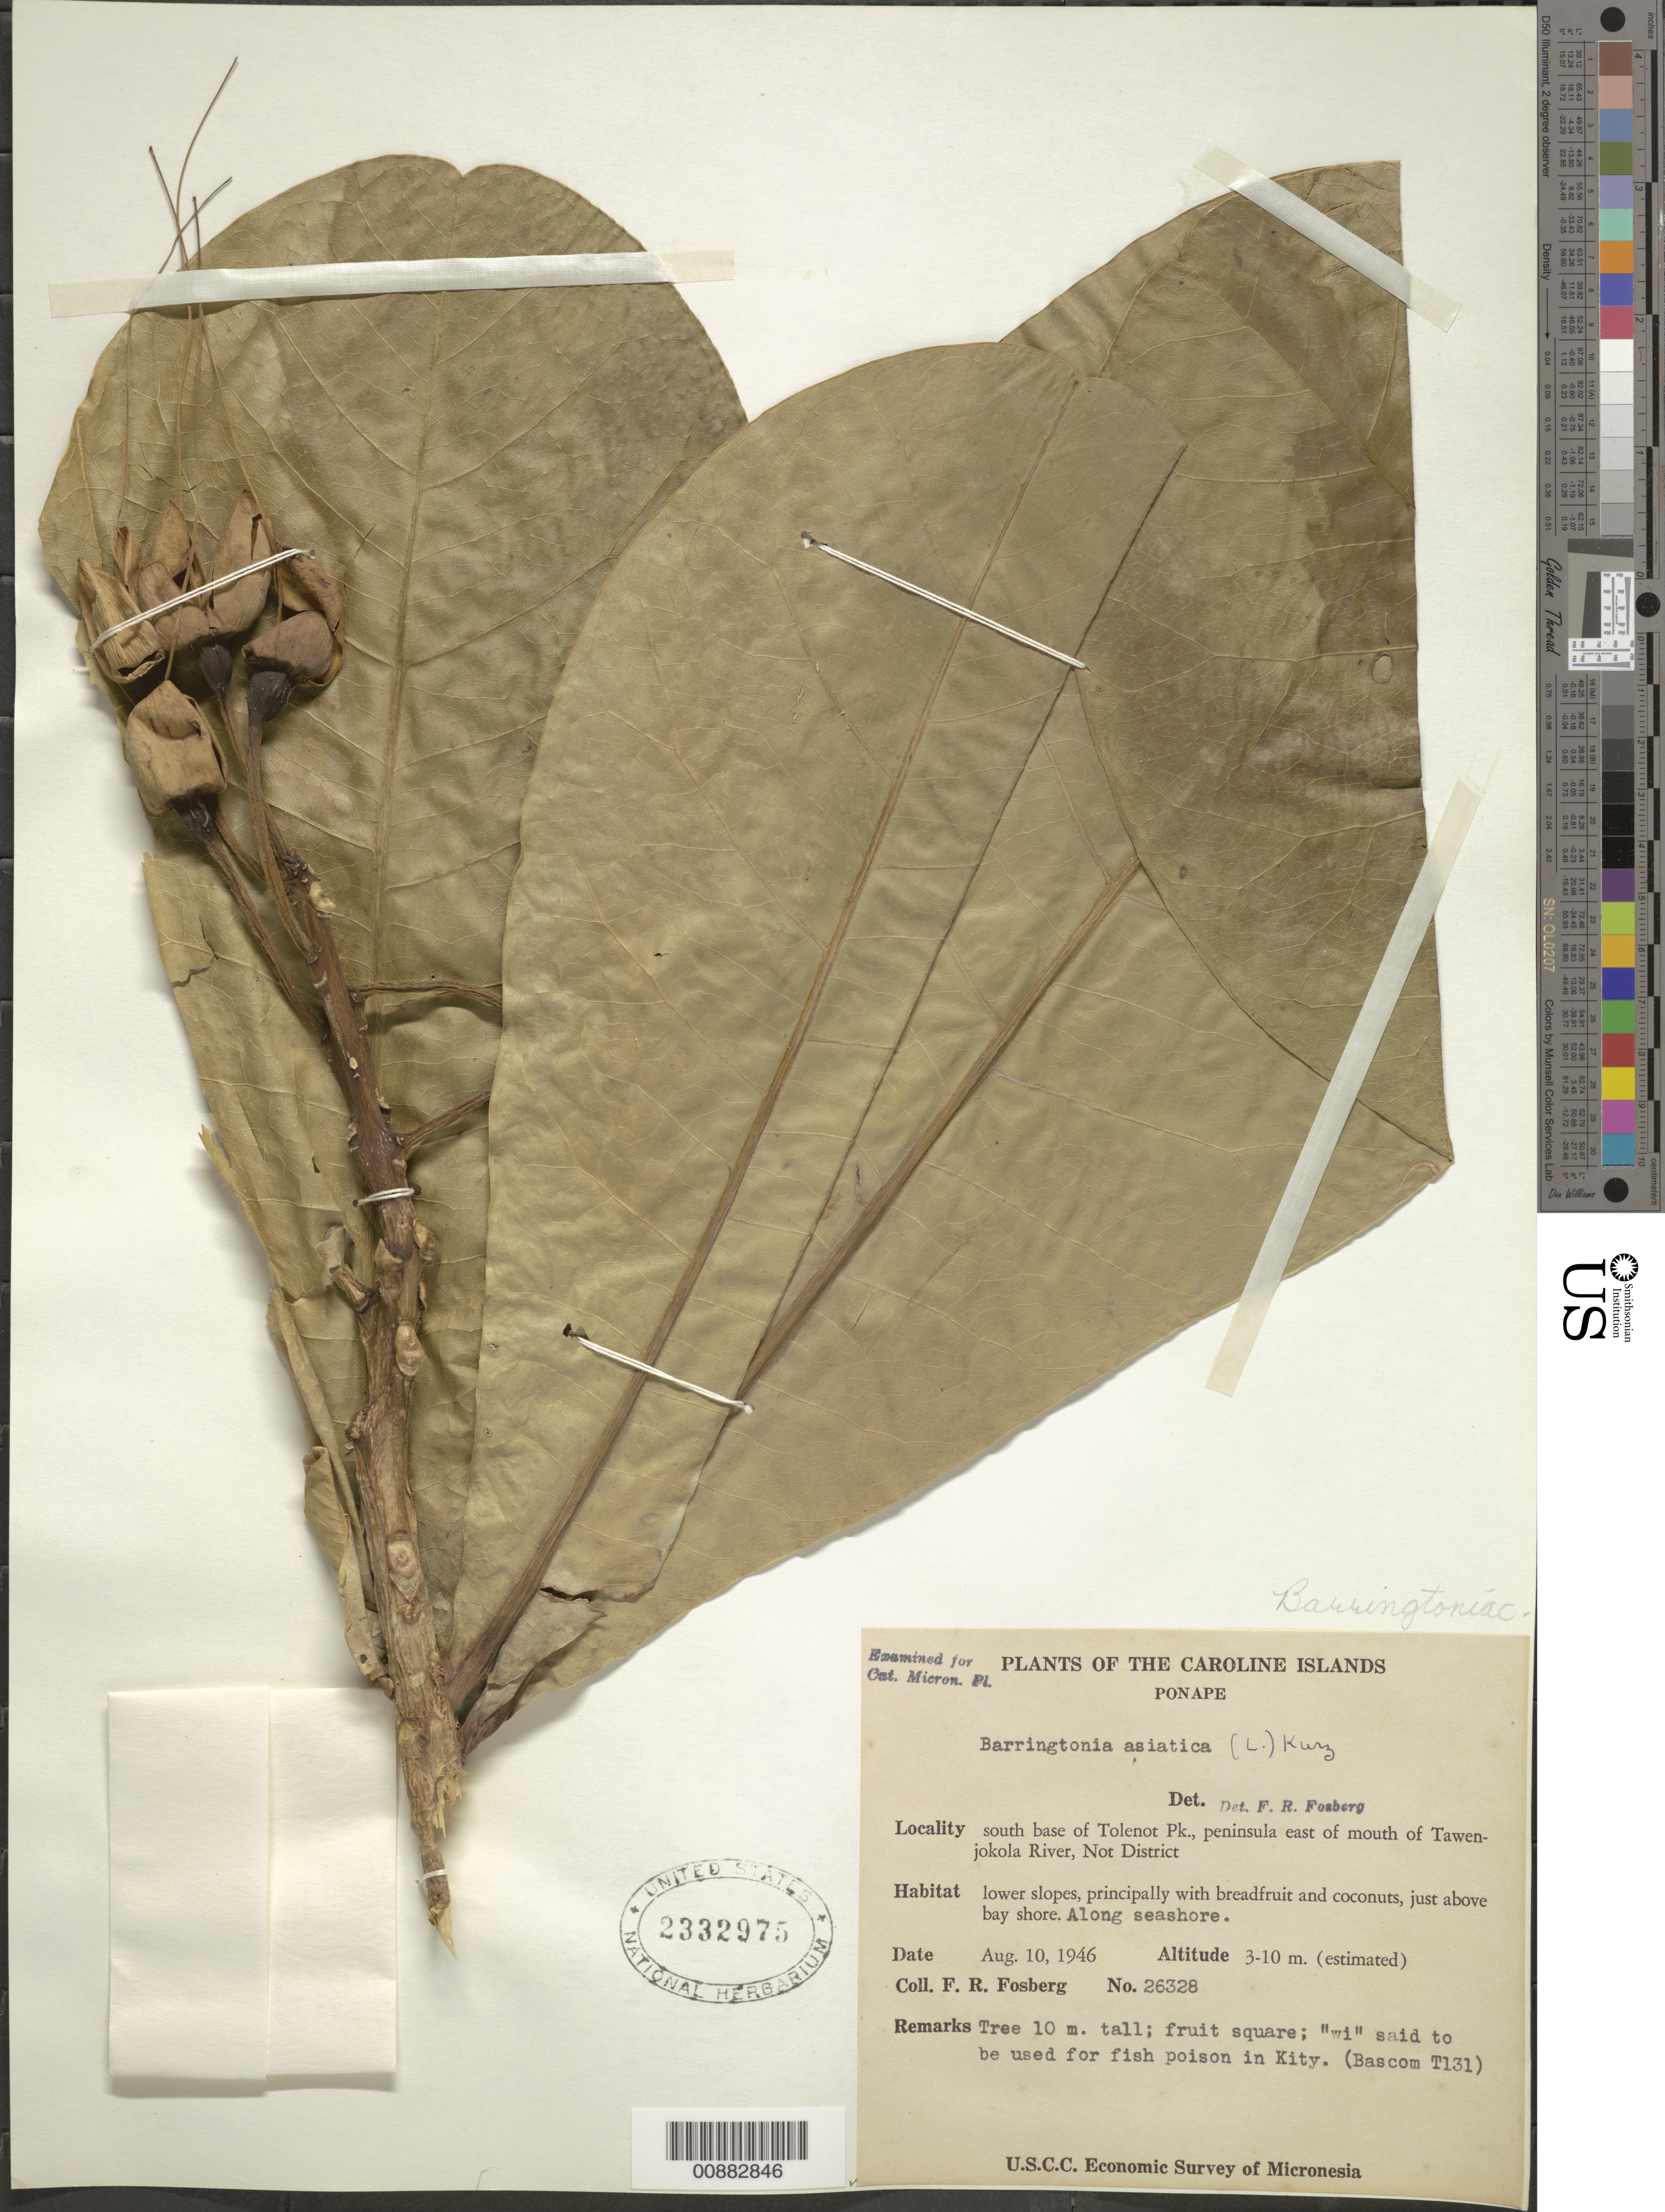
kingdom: Plantae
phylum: Tracheophyta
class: Magnoliopsida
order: Ericales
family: Lecythidaceae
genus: Barringtonia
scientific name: Barringtonia asiatica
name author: (L.) Kurz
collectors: F. R. Fosberg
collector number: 26328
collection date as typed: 10 Aug 1946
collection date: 1946-08-10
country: Micronesia, Federated States of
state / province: Pohnpei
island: Pohnpei [Ponape]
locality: S base of Tolenot Peak, peninsula E of mouth of Tawenjokola River, not district.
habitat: Lower slopes, principally with breadfruit and coconuts, just above bay shore, along seashore.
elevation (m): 3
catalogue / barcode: US 2332975